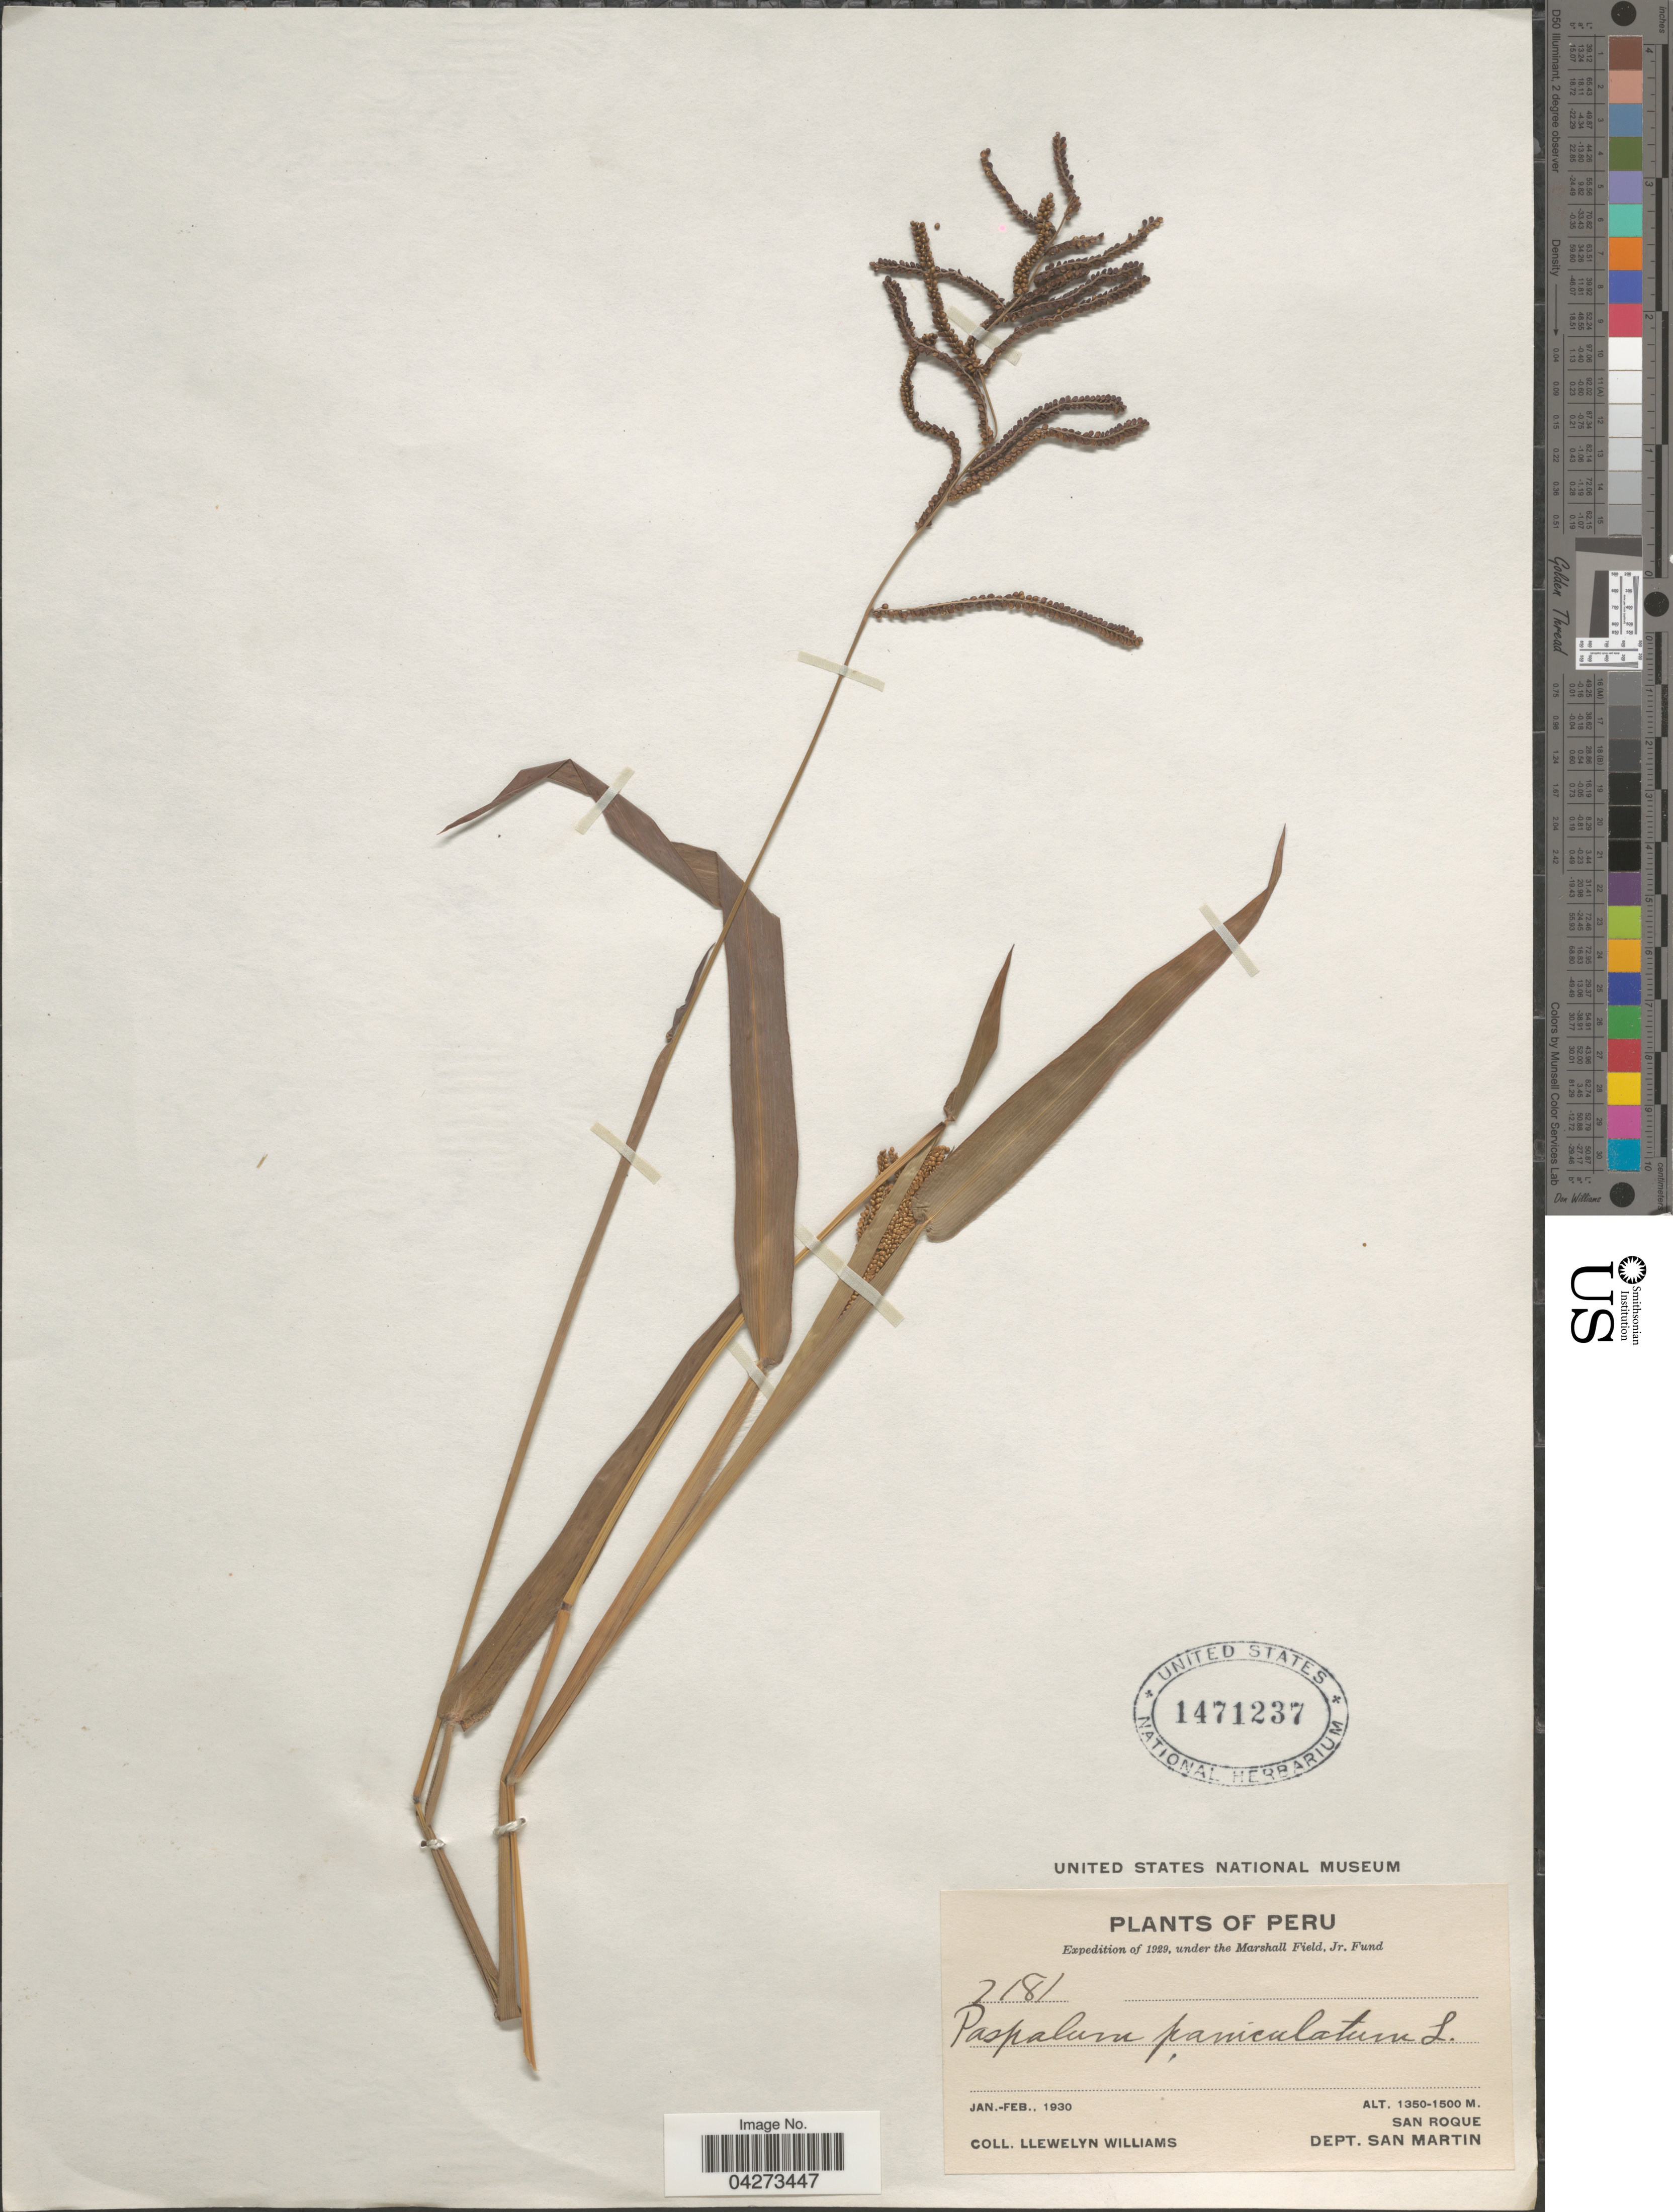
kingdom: Plantae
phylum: Tracheophyta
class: Liliopsida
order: Poales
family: Poaceae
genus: Paspalum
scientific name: Paspalum paniculatum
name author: L.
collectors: Ll. Williams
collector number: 7181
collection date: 1930-01/1930-02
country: Peru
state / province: San Martín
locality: Expedition of 1929. San Roque. Dept. San Martin.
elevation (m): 1350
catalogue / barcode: US 1471237